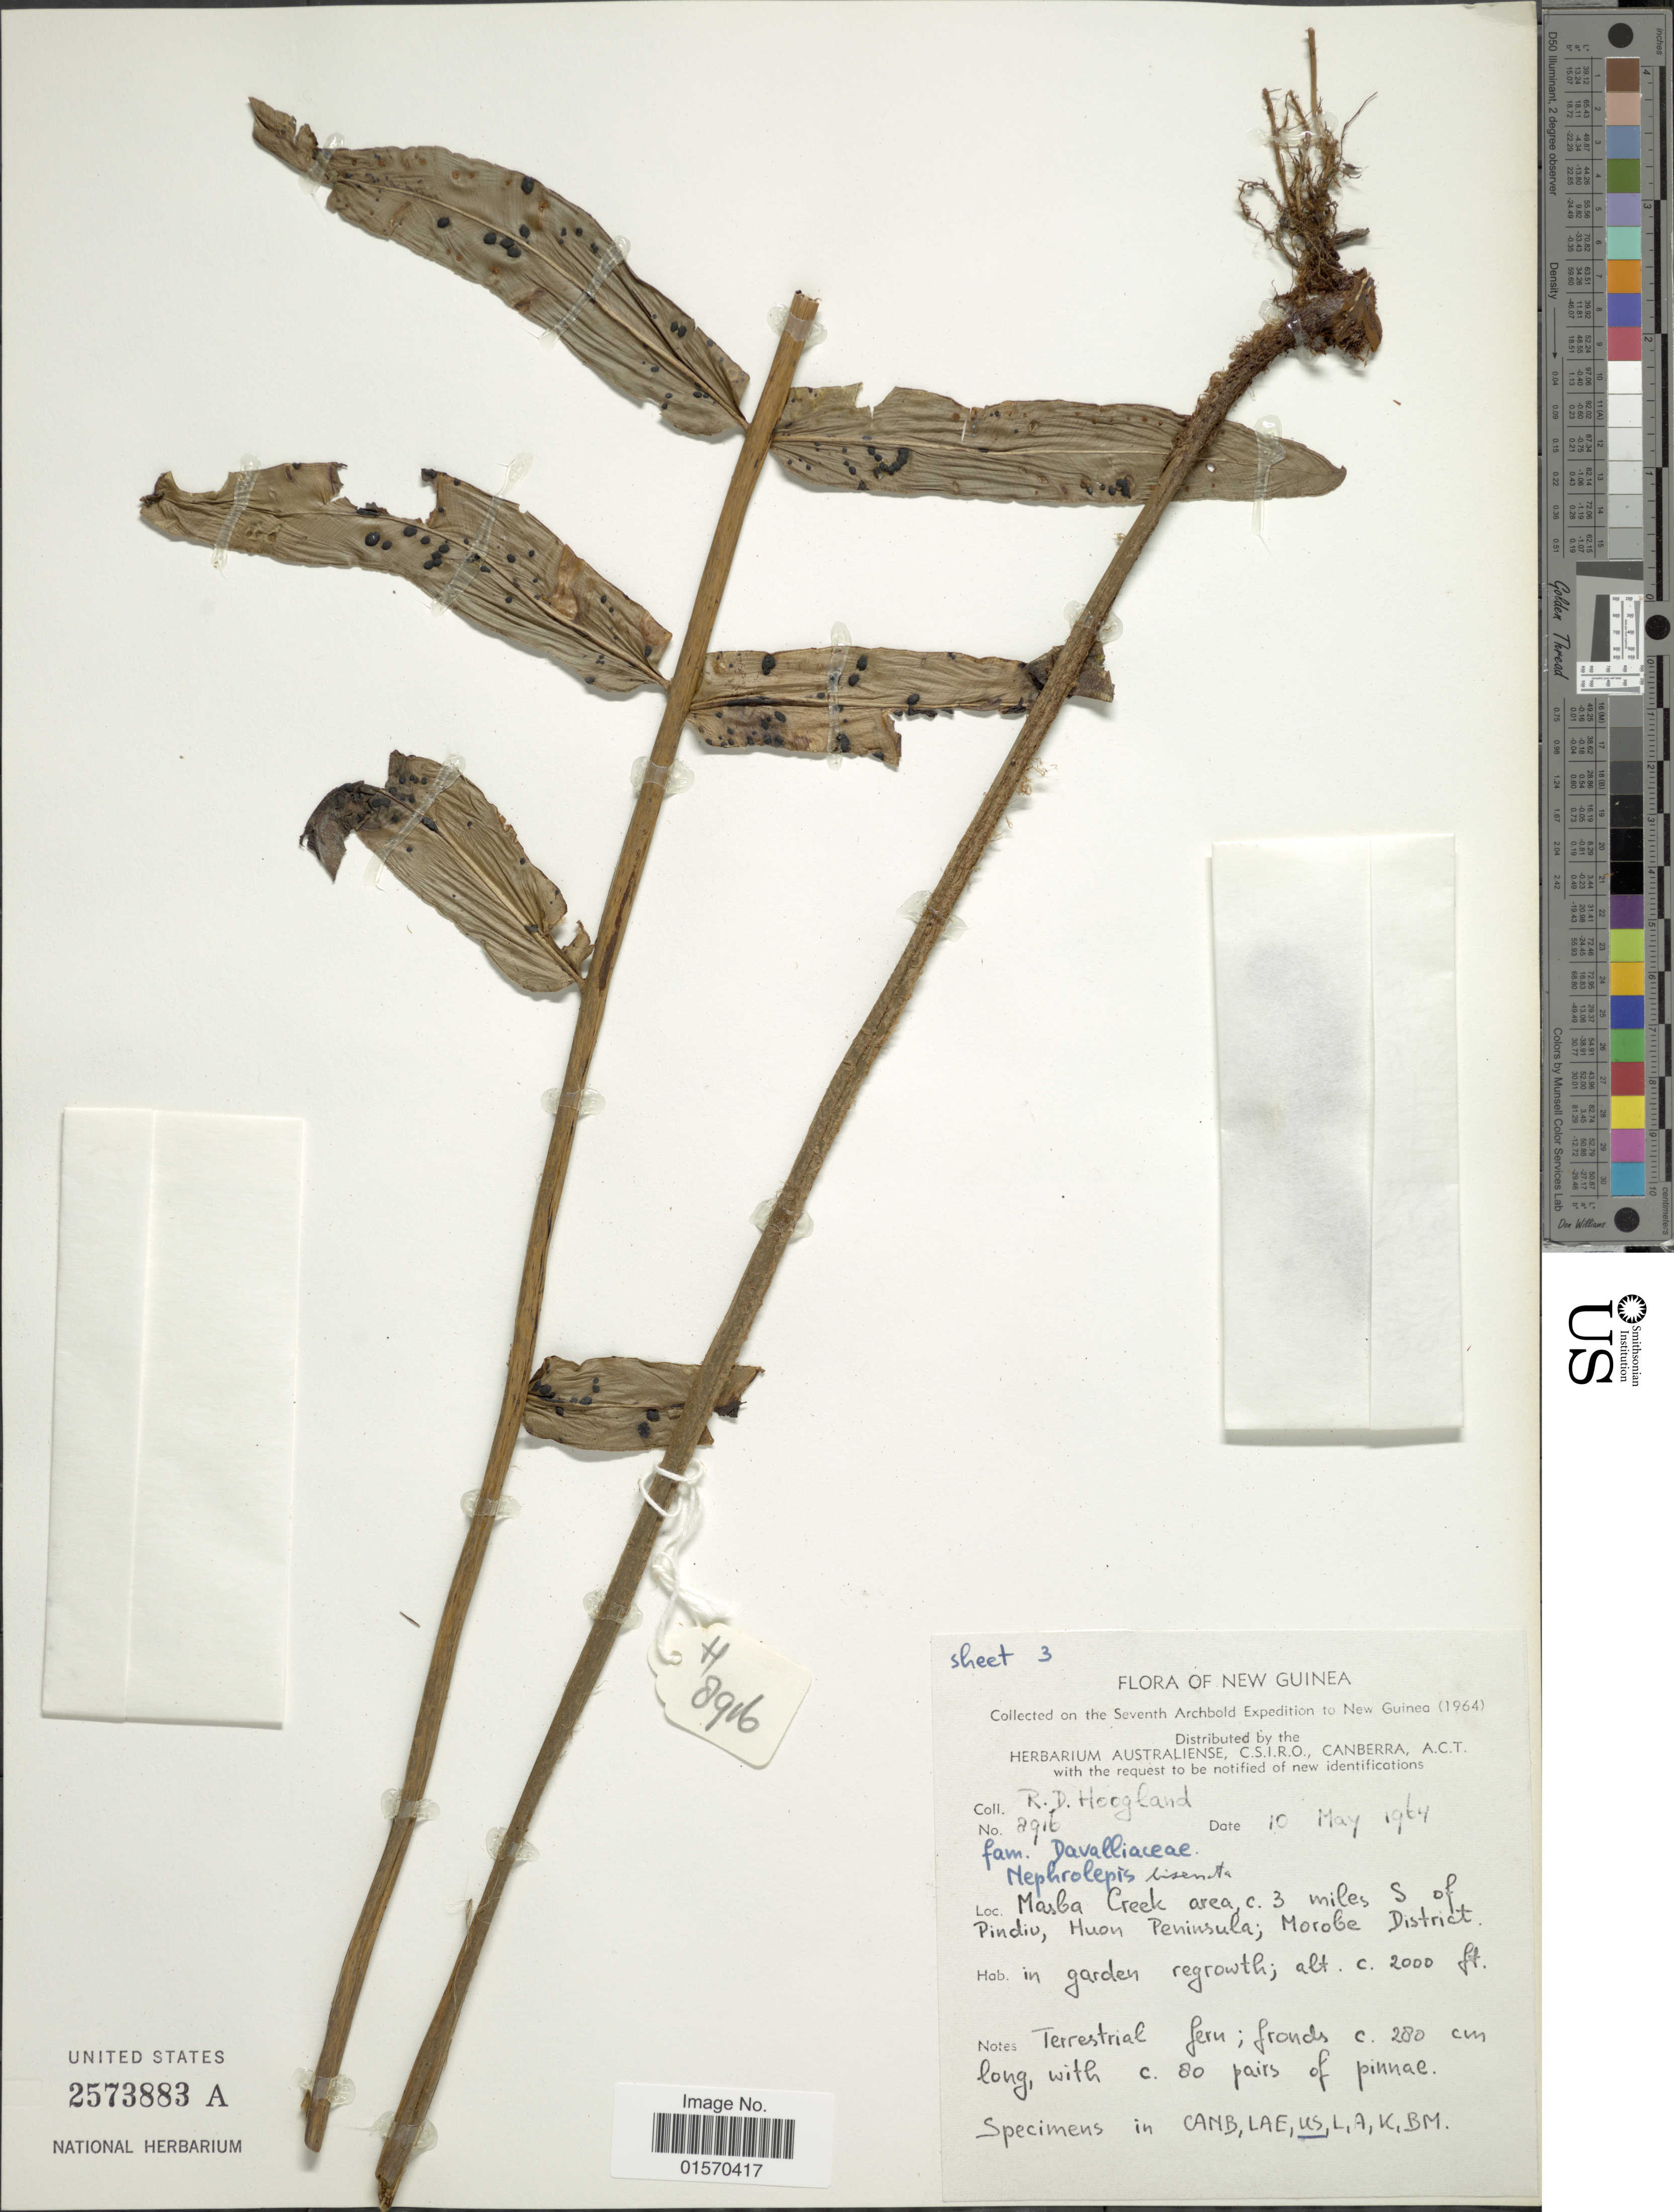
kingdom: Plantae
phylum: Tracheophyta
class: Polypodiopsida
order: Polypodiales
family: Nephrolepidaceae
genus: Nephrolepis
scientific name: Nephrolepis biserrata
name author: (Sw.) Schott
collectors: R. D. Hoogland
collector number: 8916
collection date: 1964-05-10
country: Papua New Guinea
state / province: Morobe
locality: New Guinea. Masba Creek area, c. 3 miles S of Pindio, Huon Peninsula [interpreted]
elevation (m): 610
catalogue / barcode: US 2573883A